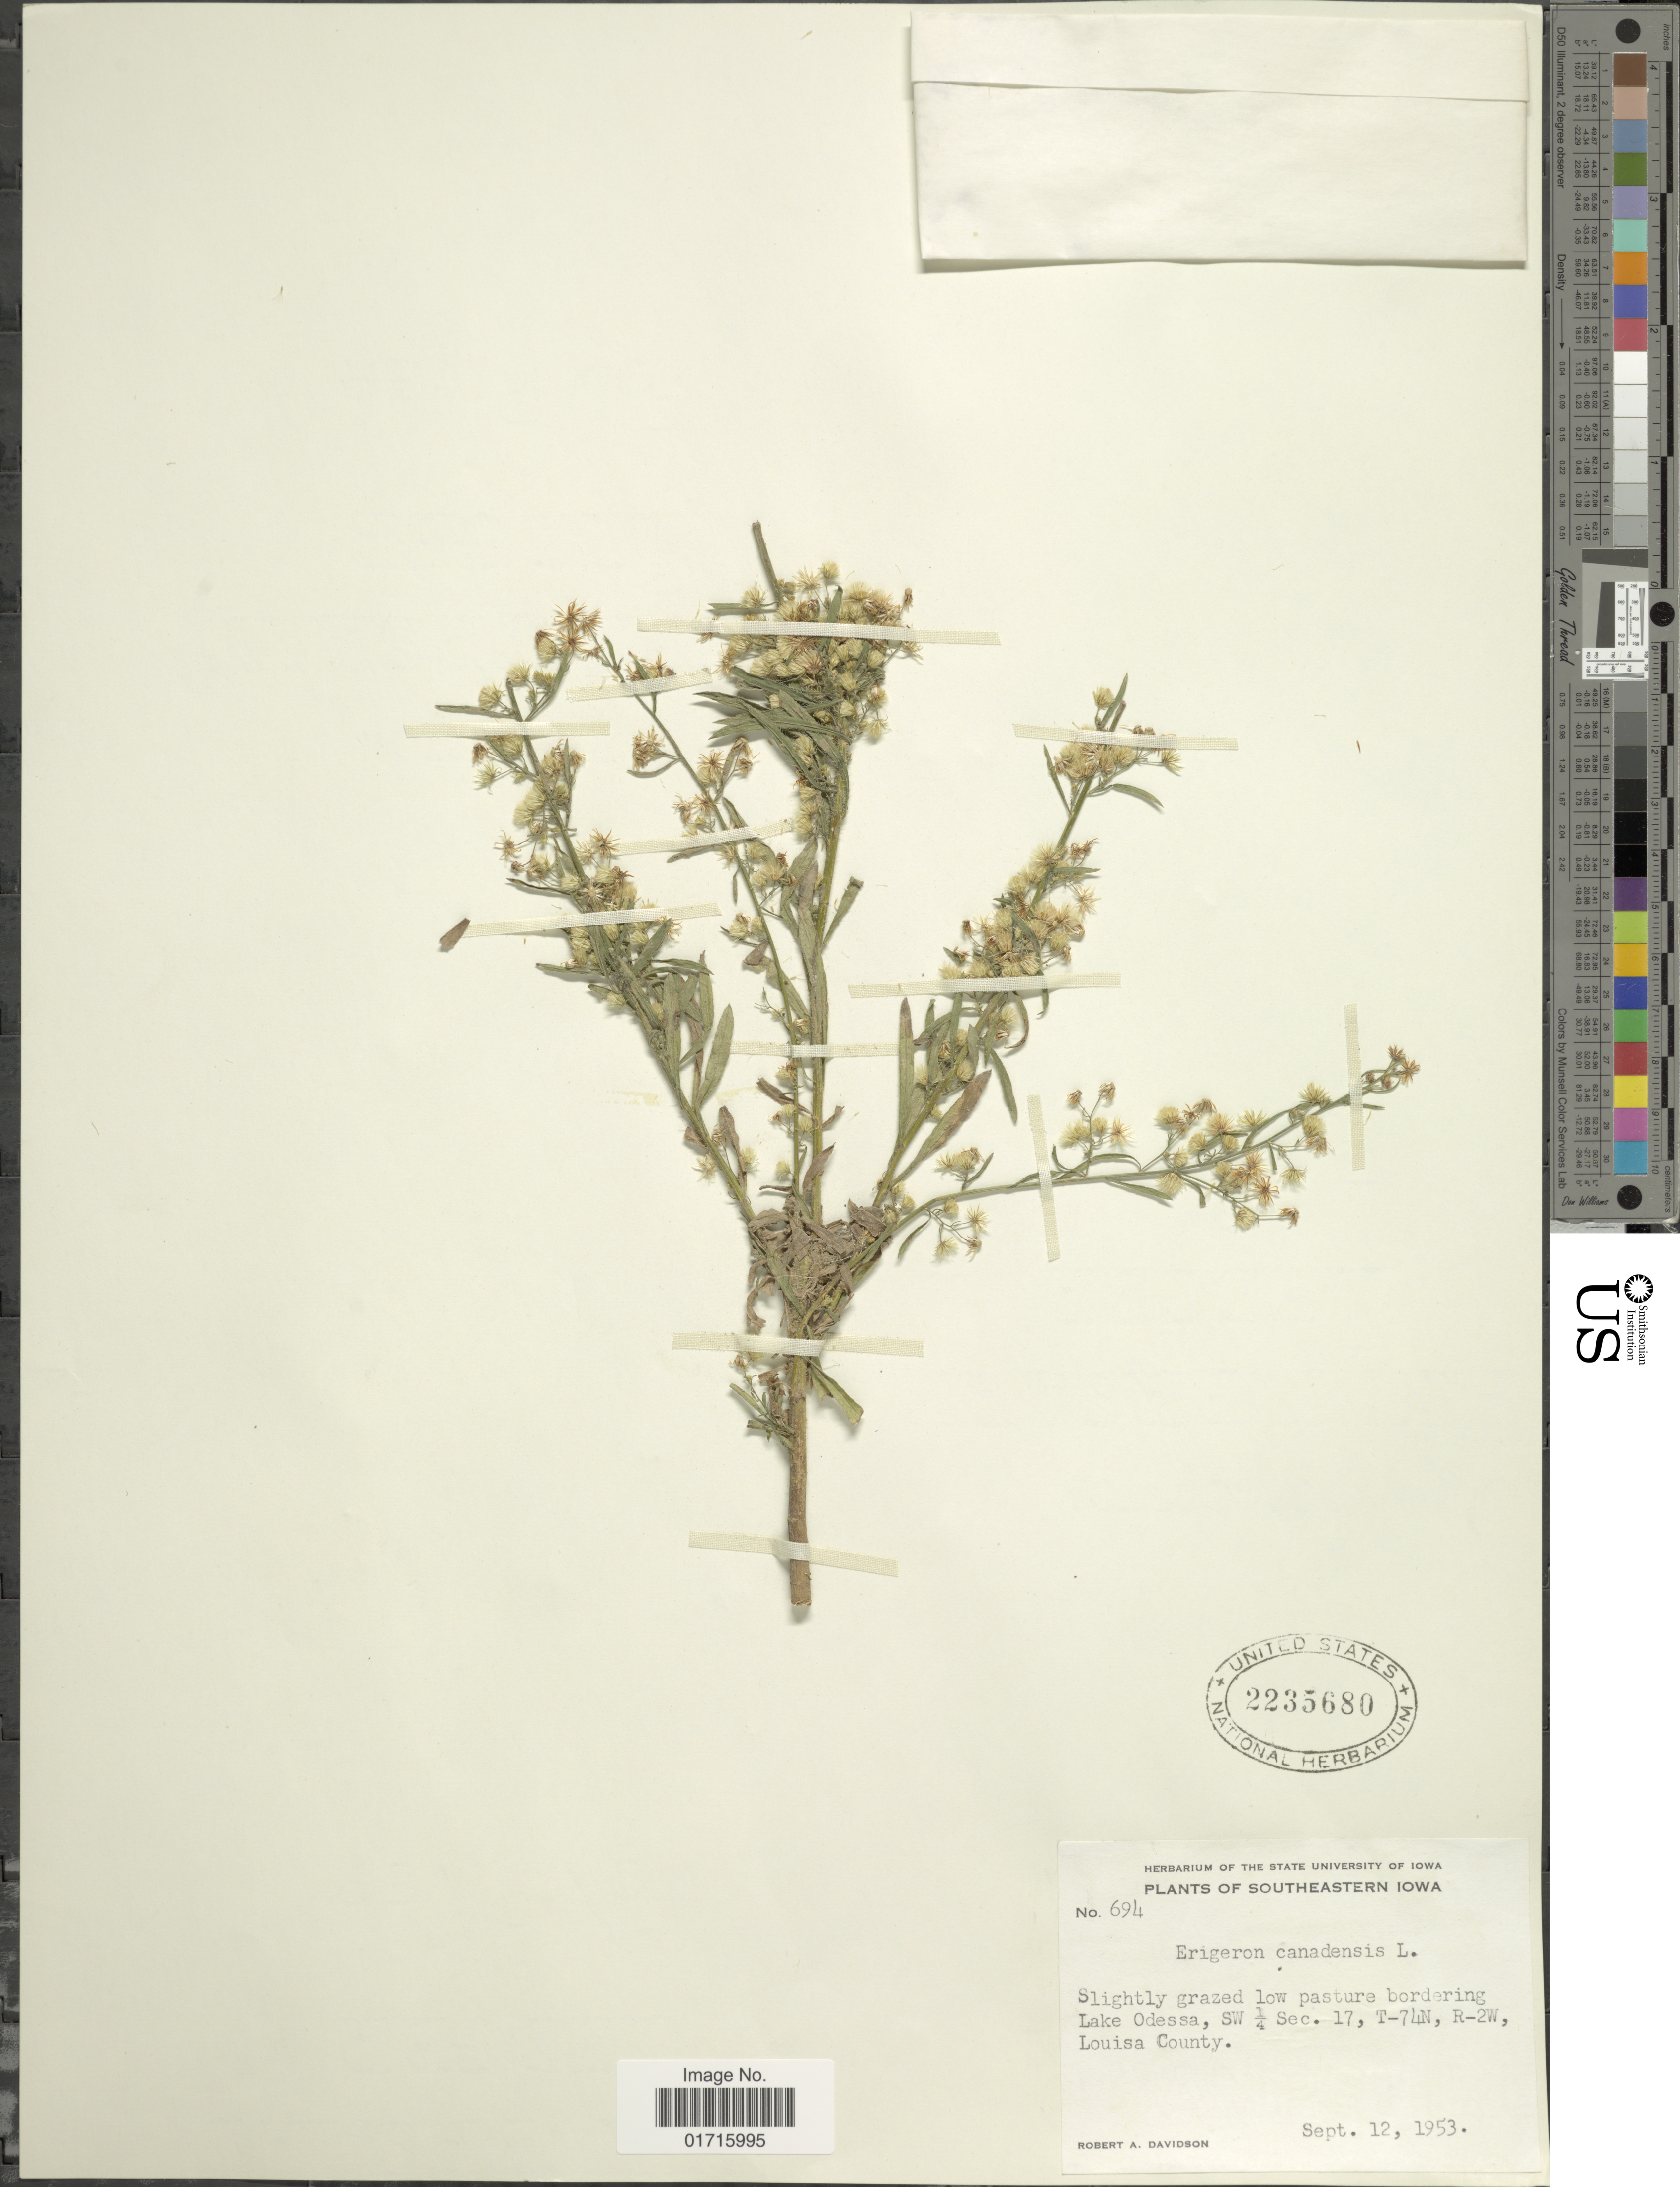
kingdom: Plantae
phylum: Tracheophyta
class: Magnoliopsida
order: Asterales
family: Asteraceae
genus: Conyza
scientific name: Conyza canadensis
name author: (L.) Cronq.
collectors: R. A. Davidson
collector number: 694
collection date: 1953-09-12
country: United States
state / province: Iowa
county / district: Louisa County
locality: Southeastern Iowa, Slightly grazed low pasture bordering Lake Odessa, SW ¼ Sec. 17, T-74N, R-2W.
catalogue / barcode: US 2235680